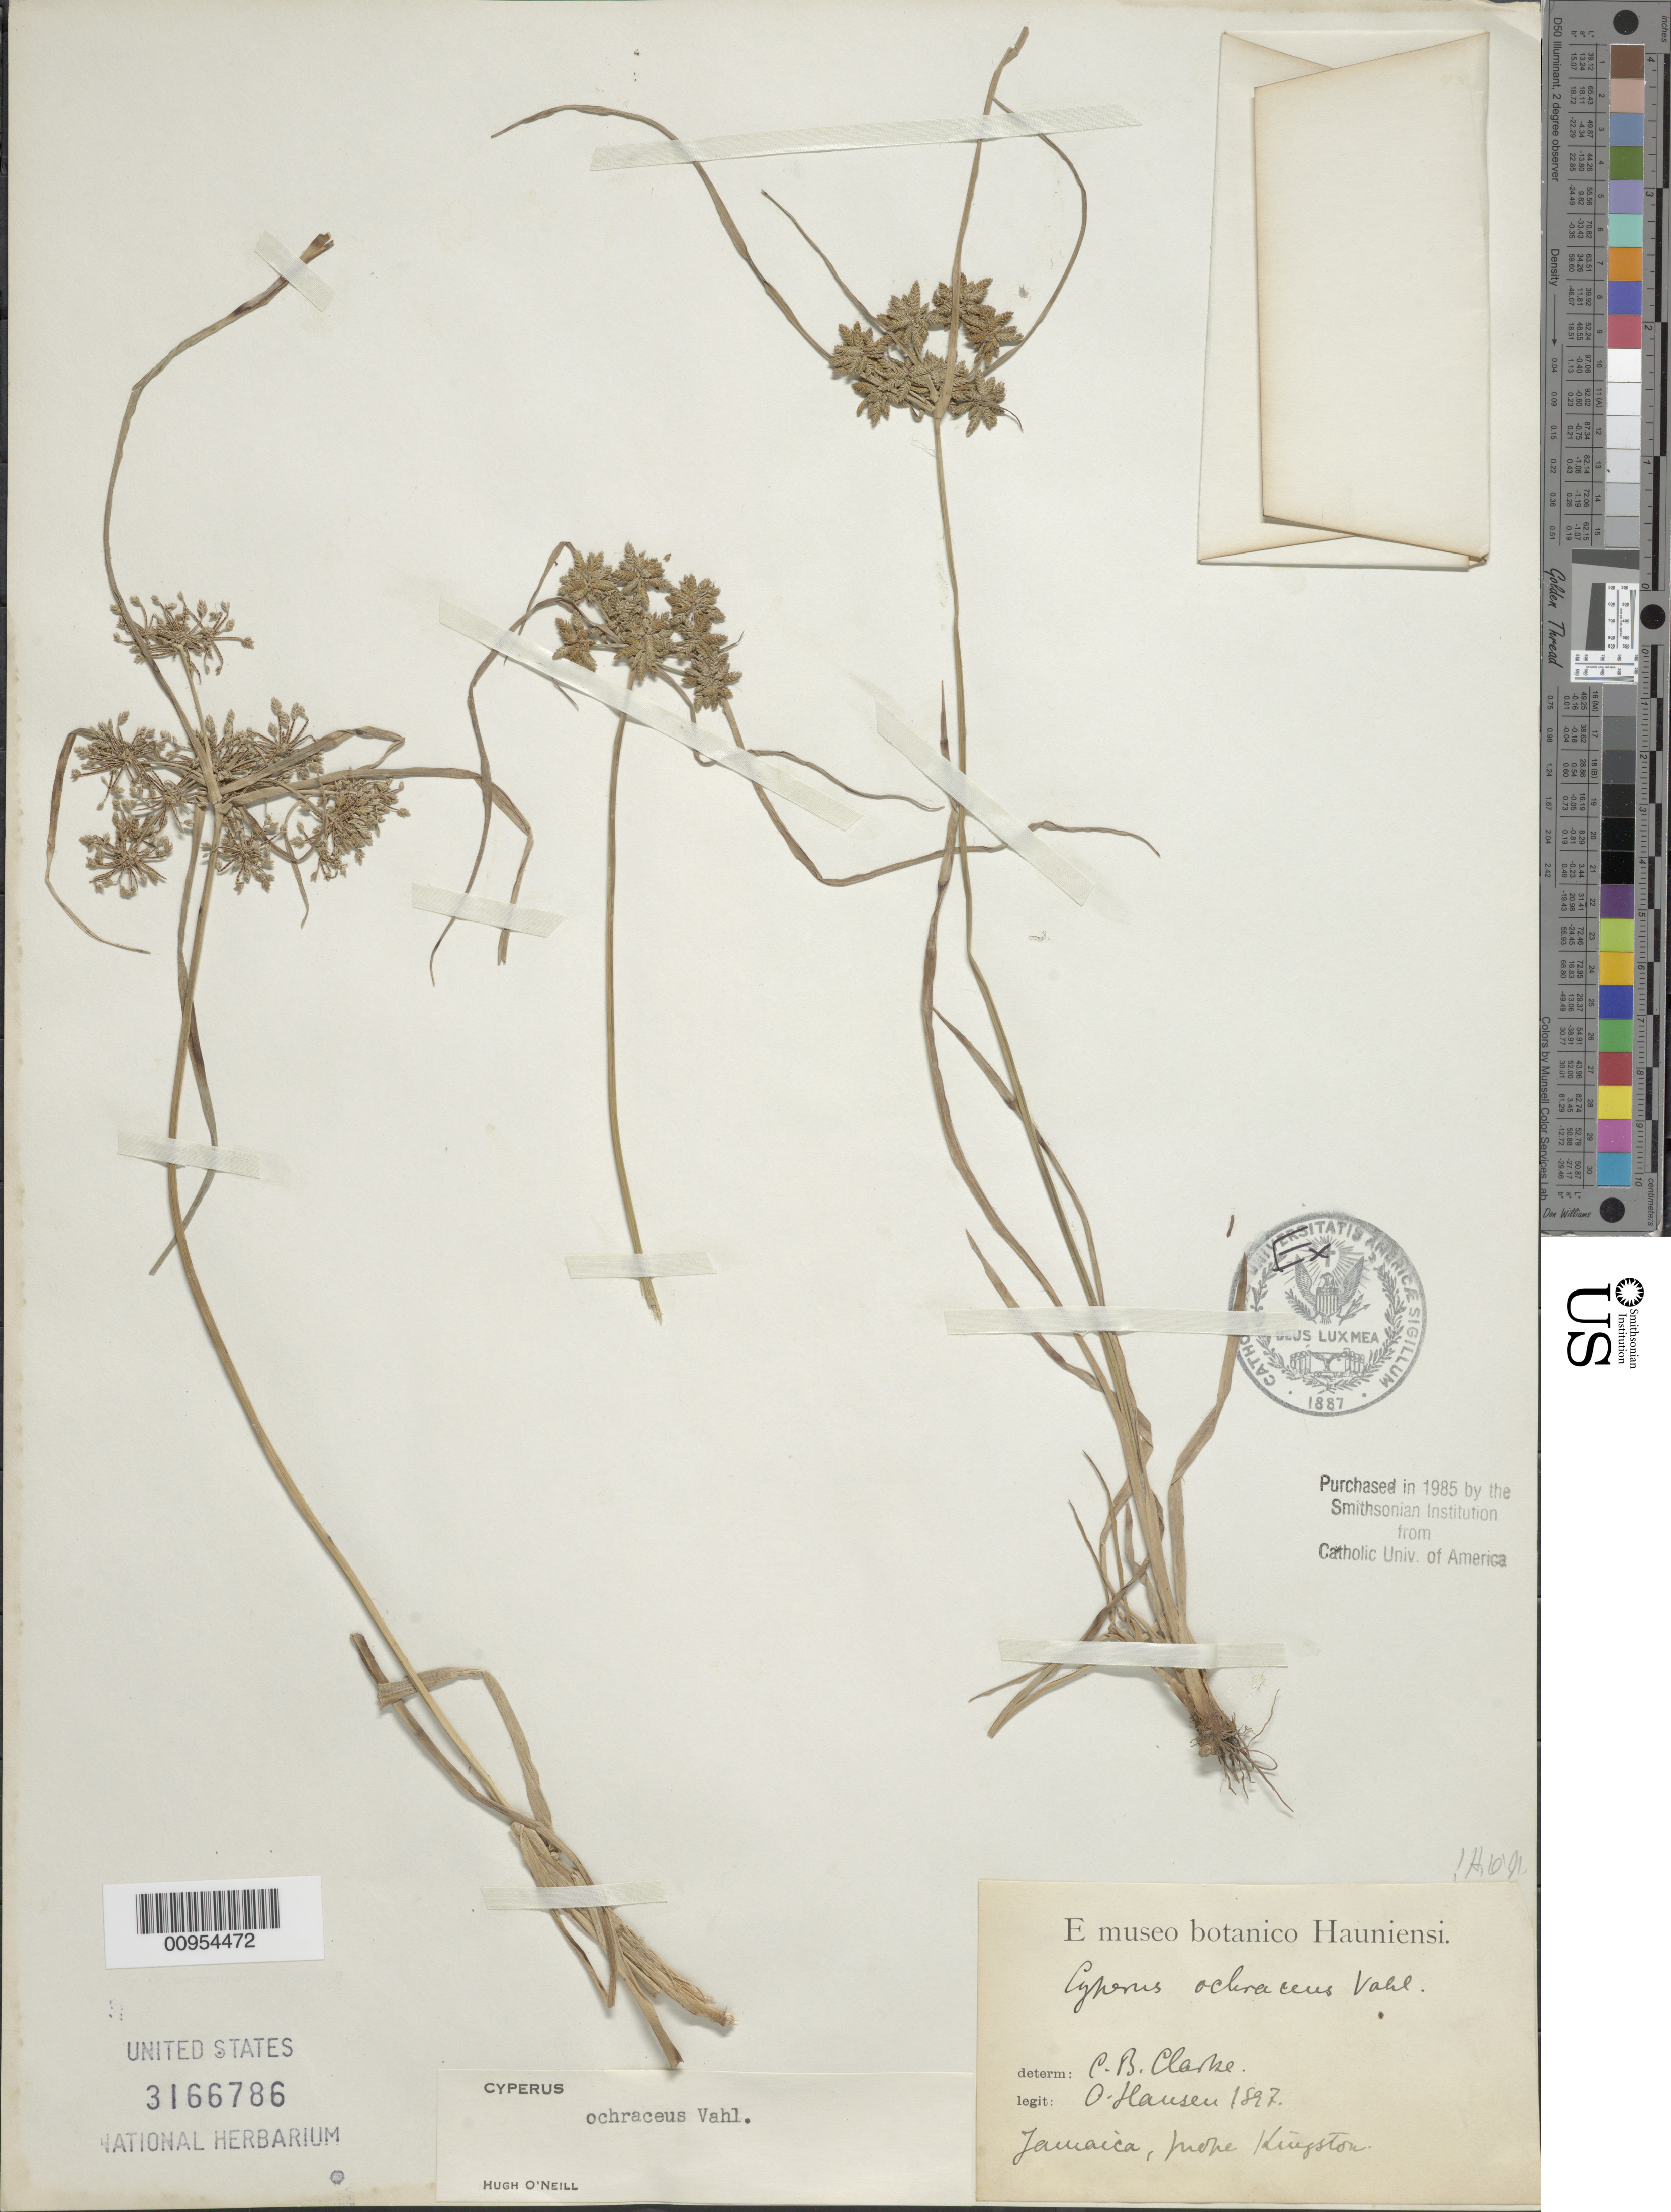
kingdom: Plantae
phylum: Tracheophyta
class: Liliopsida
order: Poales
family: Cyperaceae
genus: Cyperus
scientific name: Cyperus ochraceus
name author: Vahl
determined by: O'Neill, Hugh T.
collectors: O. Hansen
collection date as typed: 1897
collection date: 1897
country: Jamaica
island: Jamaica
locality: Near Kingston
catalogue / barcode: US 3166786